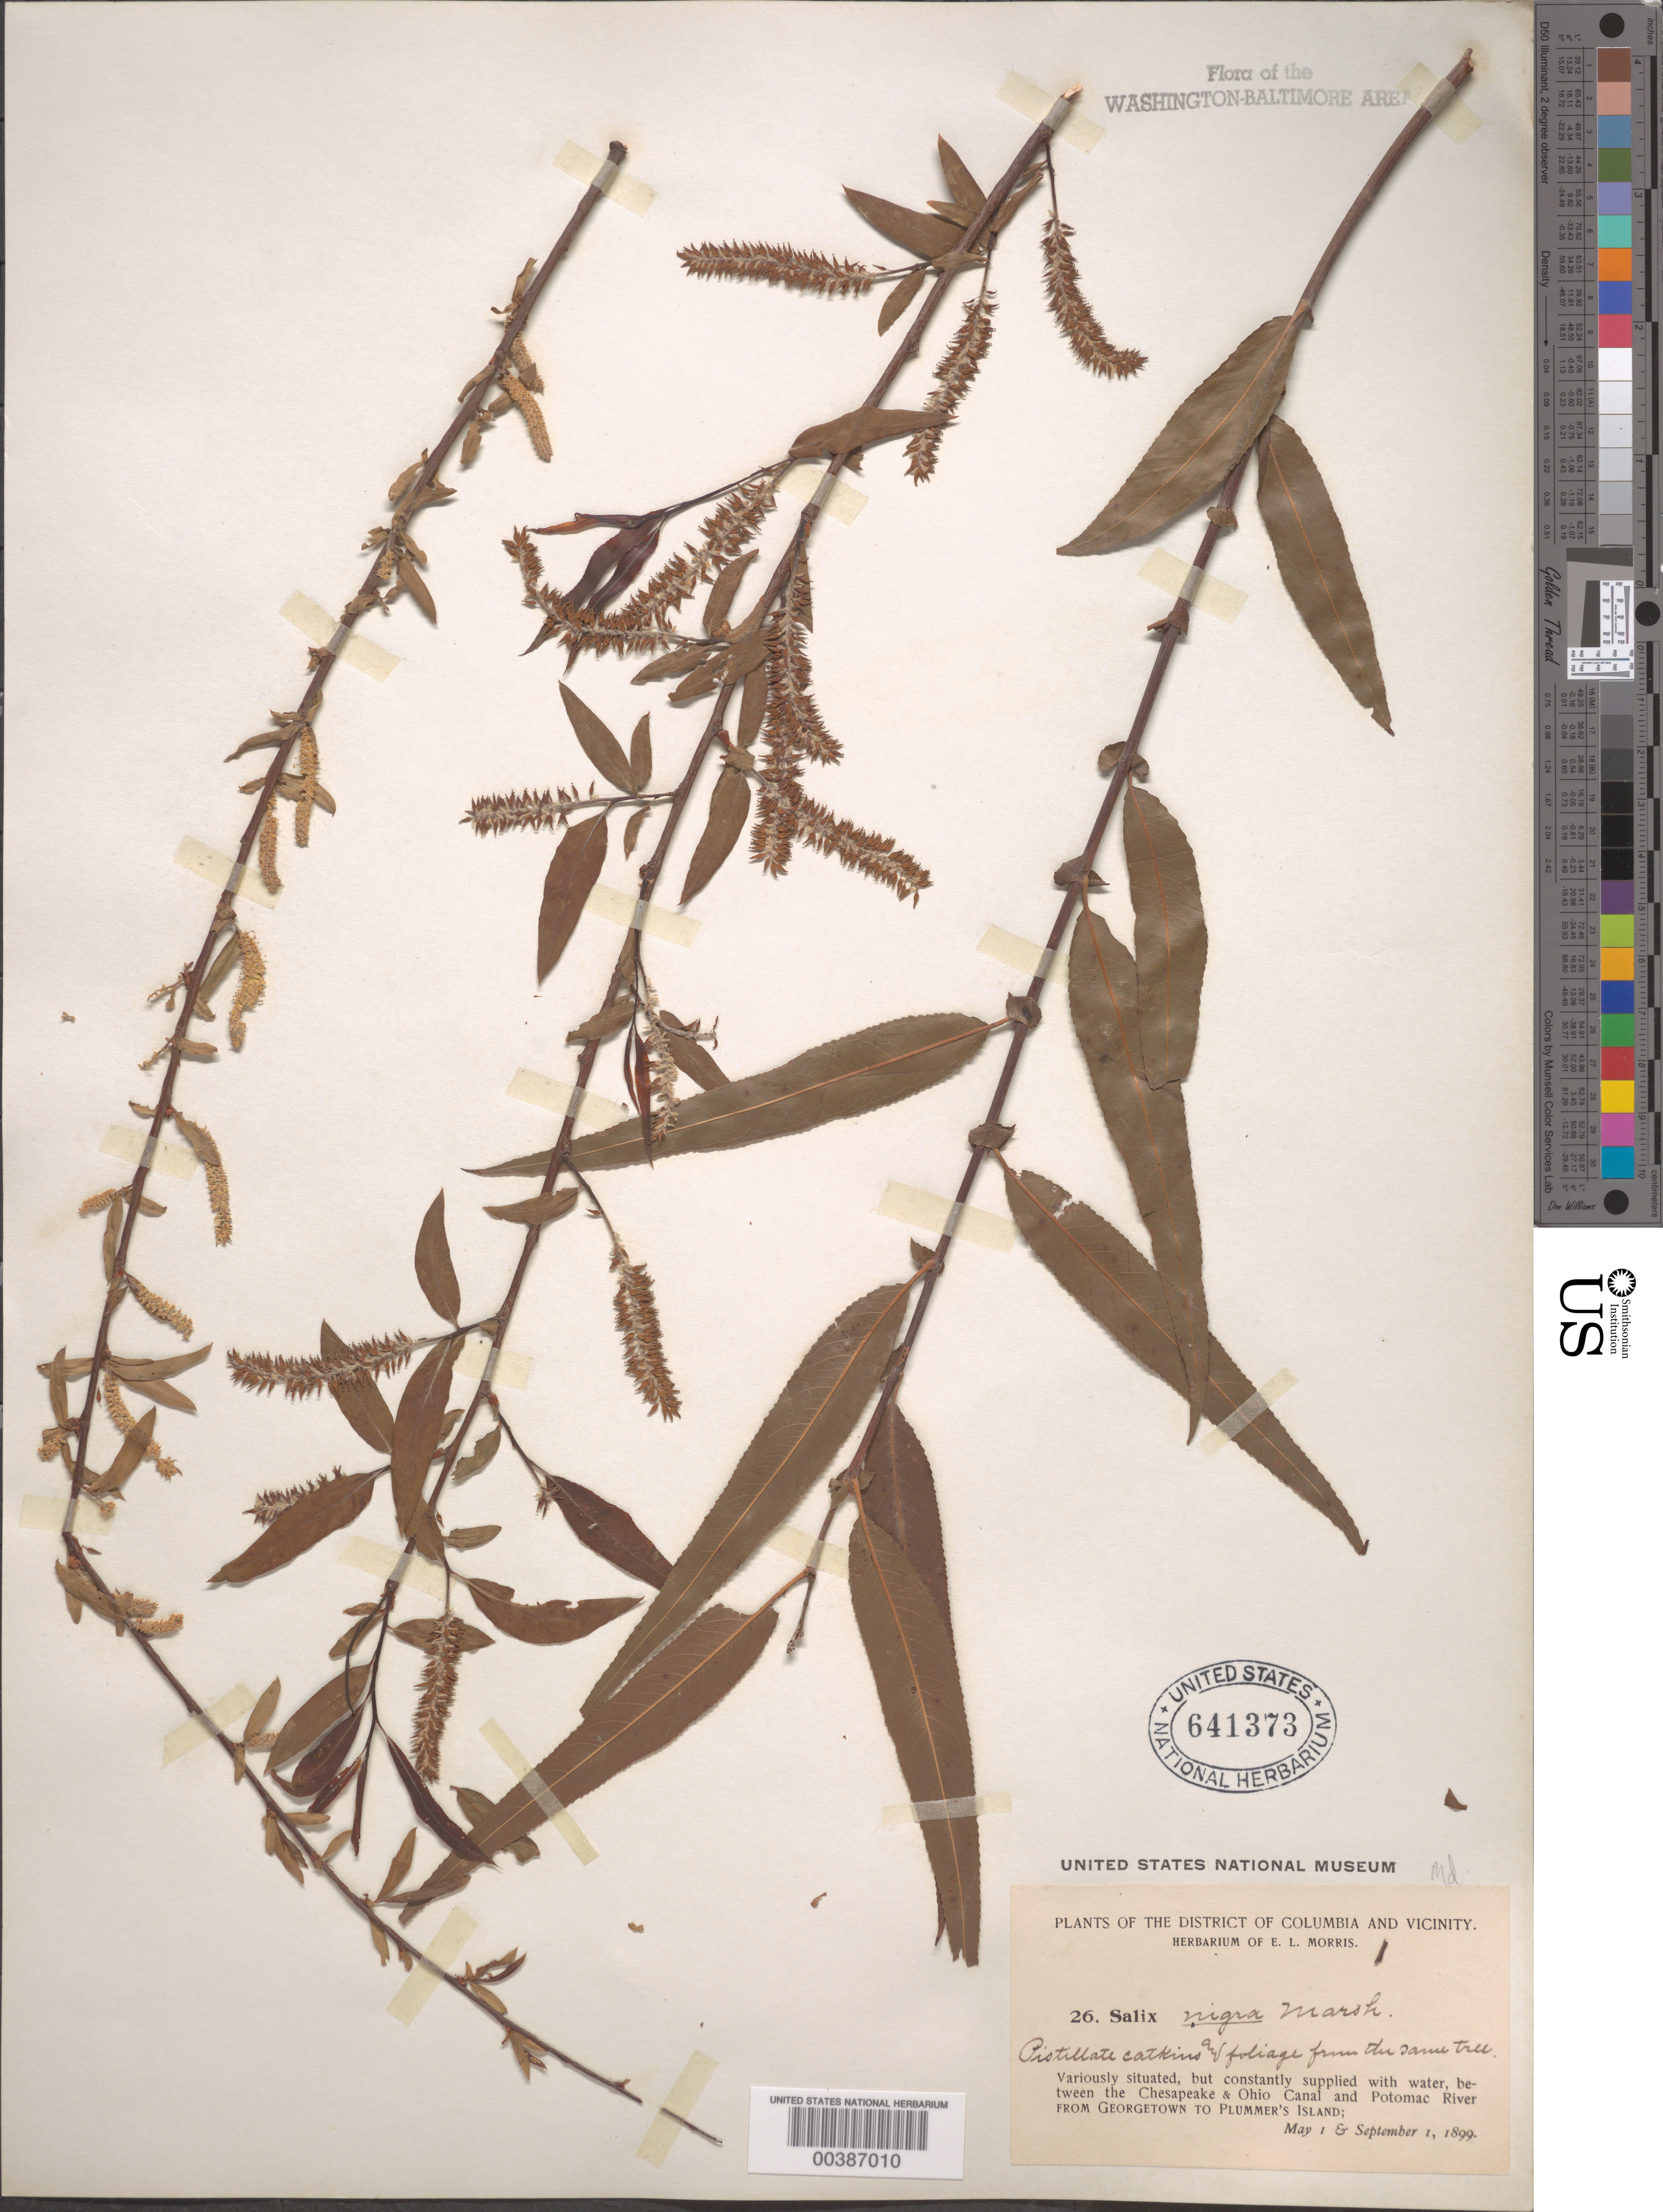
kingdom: Plantae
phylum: Tracheophyta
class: Magnoliopsida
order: Malpighiales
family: Salicaceae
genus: Salix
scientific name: Salix nigra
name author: Marshall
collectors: E. L. Morris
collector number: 26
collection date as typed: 01 May 1899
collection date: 1899-05-01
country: United States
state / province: Maryland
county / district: Montgomery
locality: From Georgetown to Plummers Island between the Canal and River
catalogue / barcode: US 641373